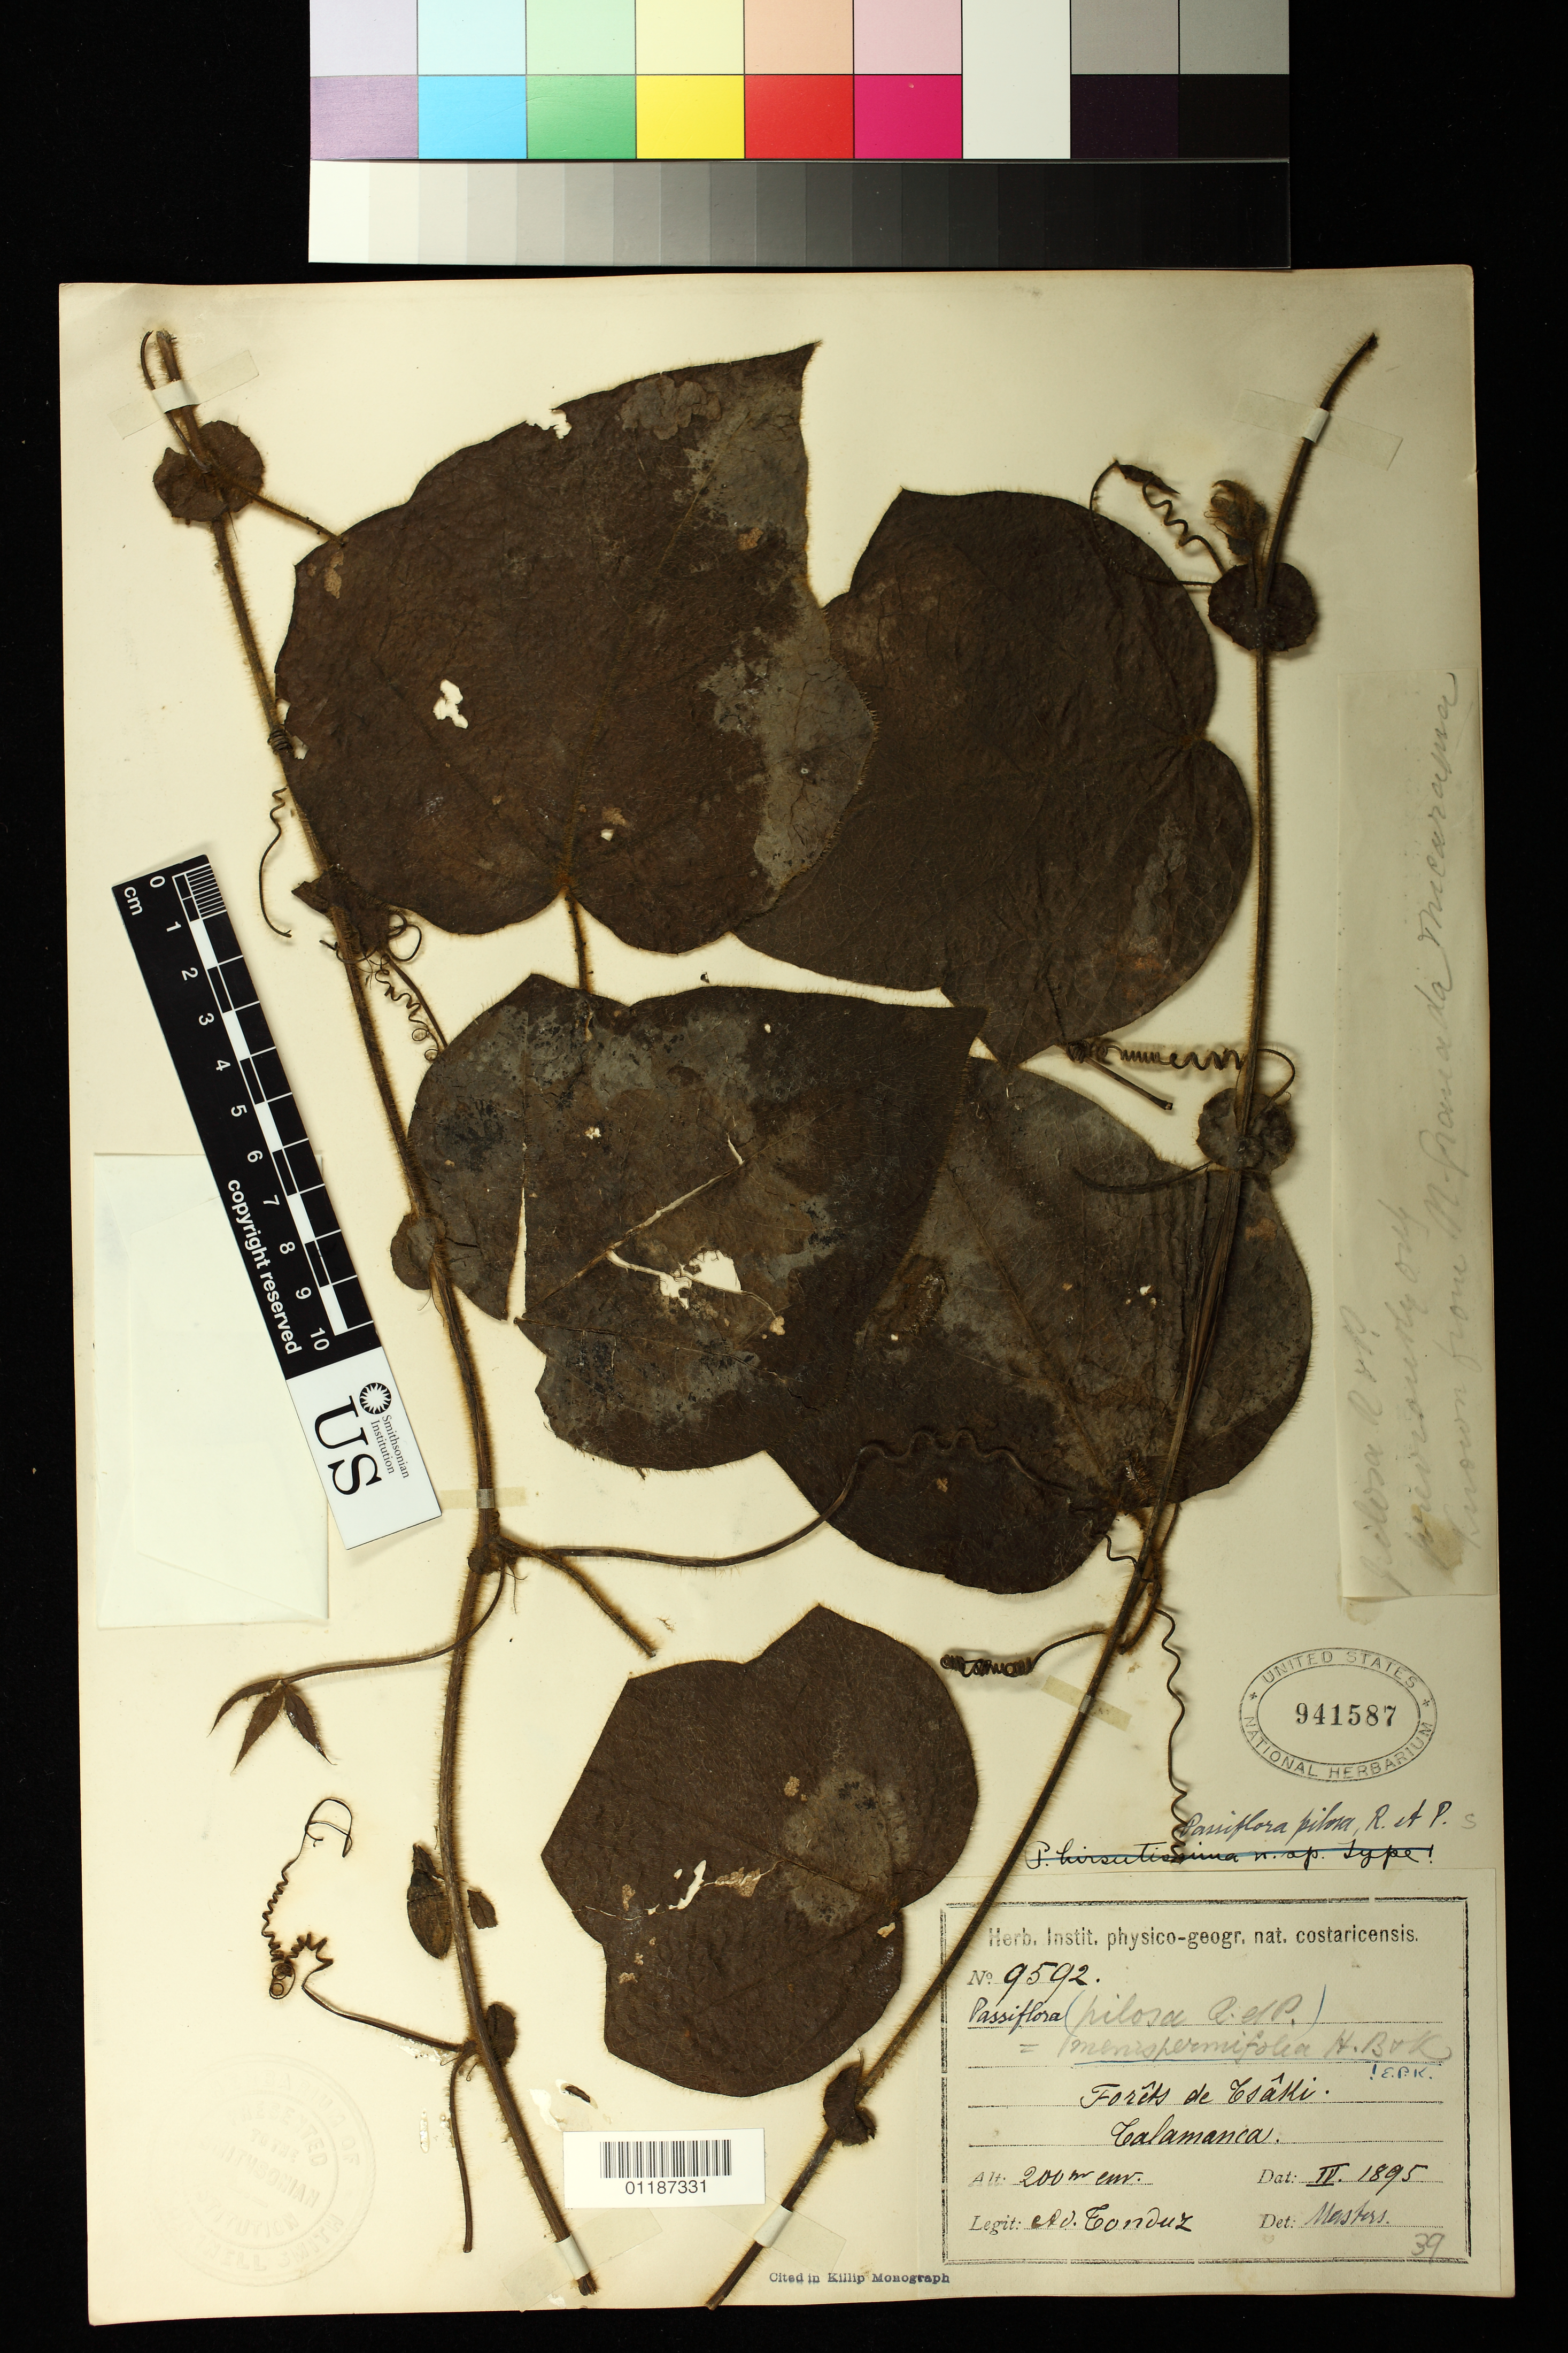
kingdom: Plantae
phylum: Tracheophyta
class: Magnoliopsida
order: Malpighiales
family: Passifloraceae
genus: Passiflora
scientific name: Passiflora menispermifolia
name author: Kunth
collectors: A. Tonduz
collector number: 9592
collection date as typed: Apr 1895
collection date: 1895-04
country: Costa Rica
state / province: Limón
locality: Forets de Tsaki. Talamanca.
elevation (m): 200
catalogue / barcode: US 941587